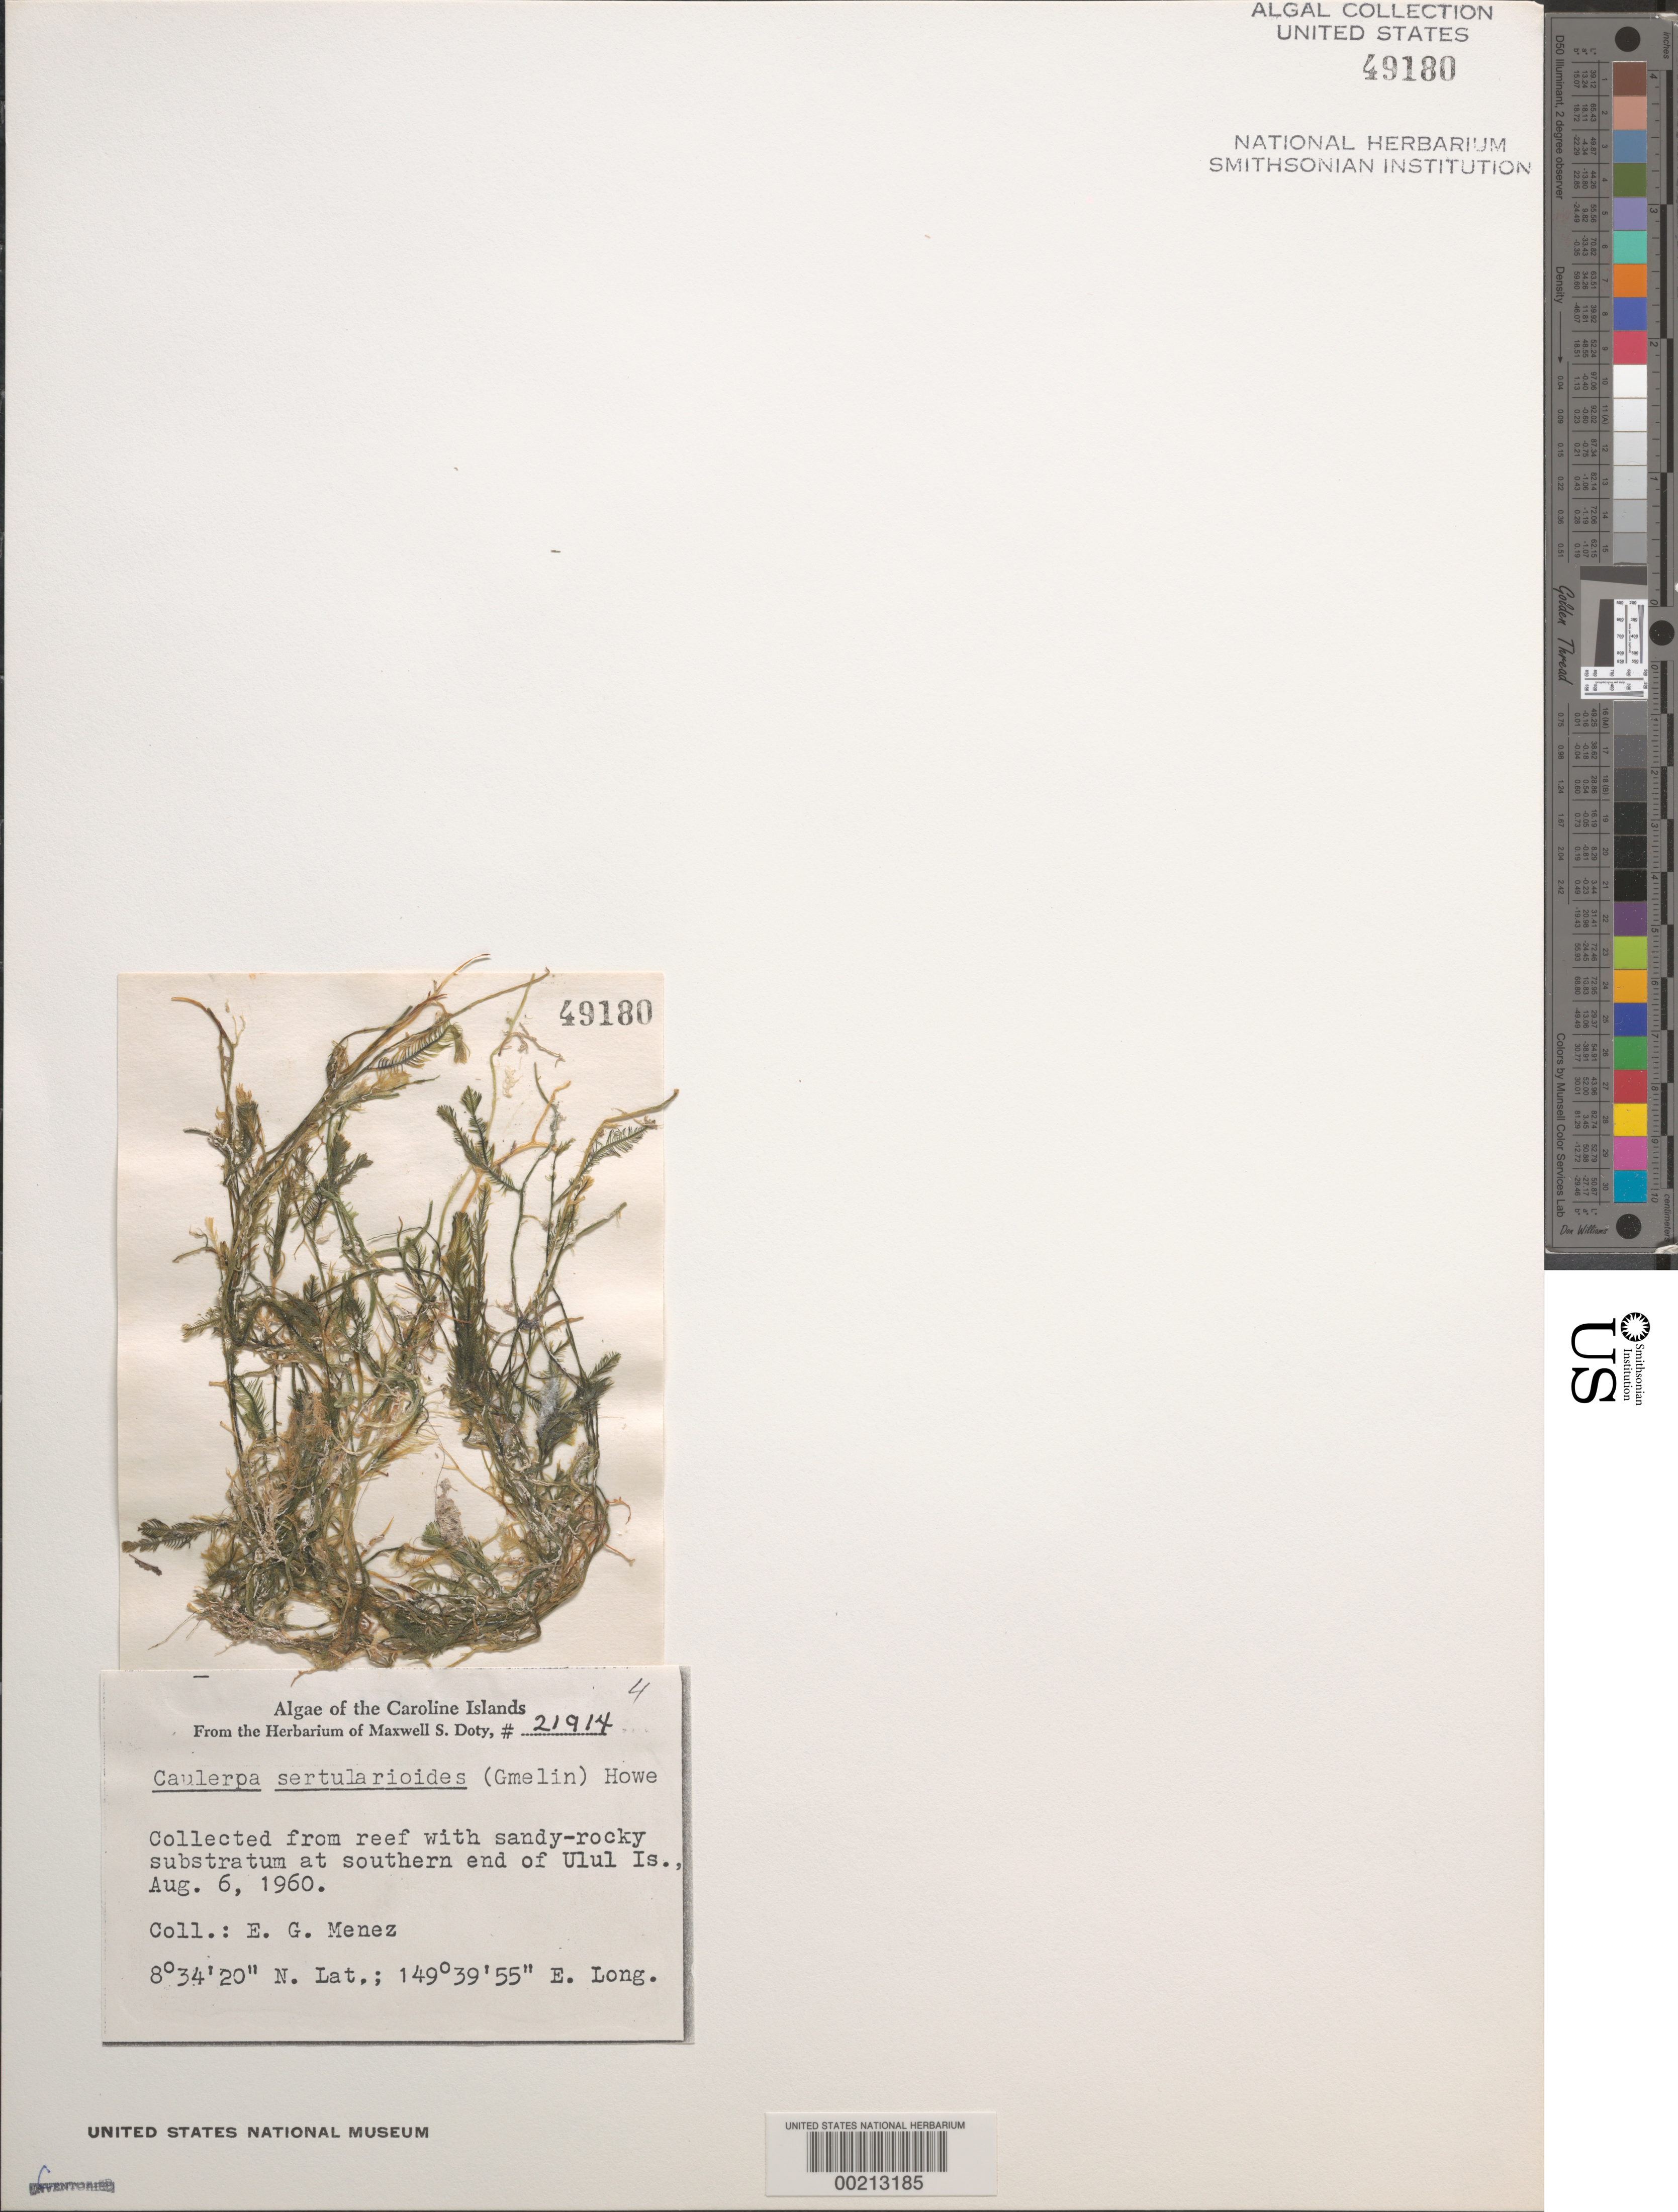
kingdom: Plantae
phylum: Chlorophyta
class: Ulvophyceae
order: Bryopsidales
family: Caulerpaceae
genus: Caulerpa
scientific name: Caulerpa sertularioides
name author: (S.G. Gmel.) M. Howe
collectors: Meñez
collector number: MSD 21914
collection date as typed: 06 Aug 1960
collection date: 1960-08-06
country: Micronesia, Federated States of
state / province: Truk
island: Namonuito Atoll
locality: Ulal Islet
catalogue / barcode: US 49180